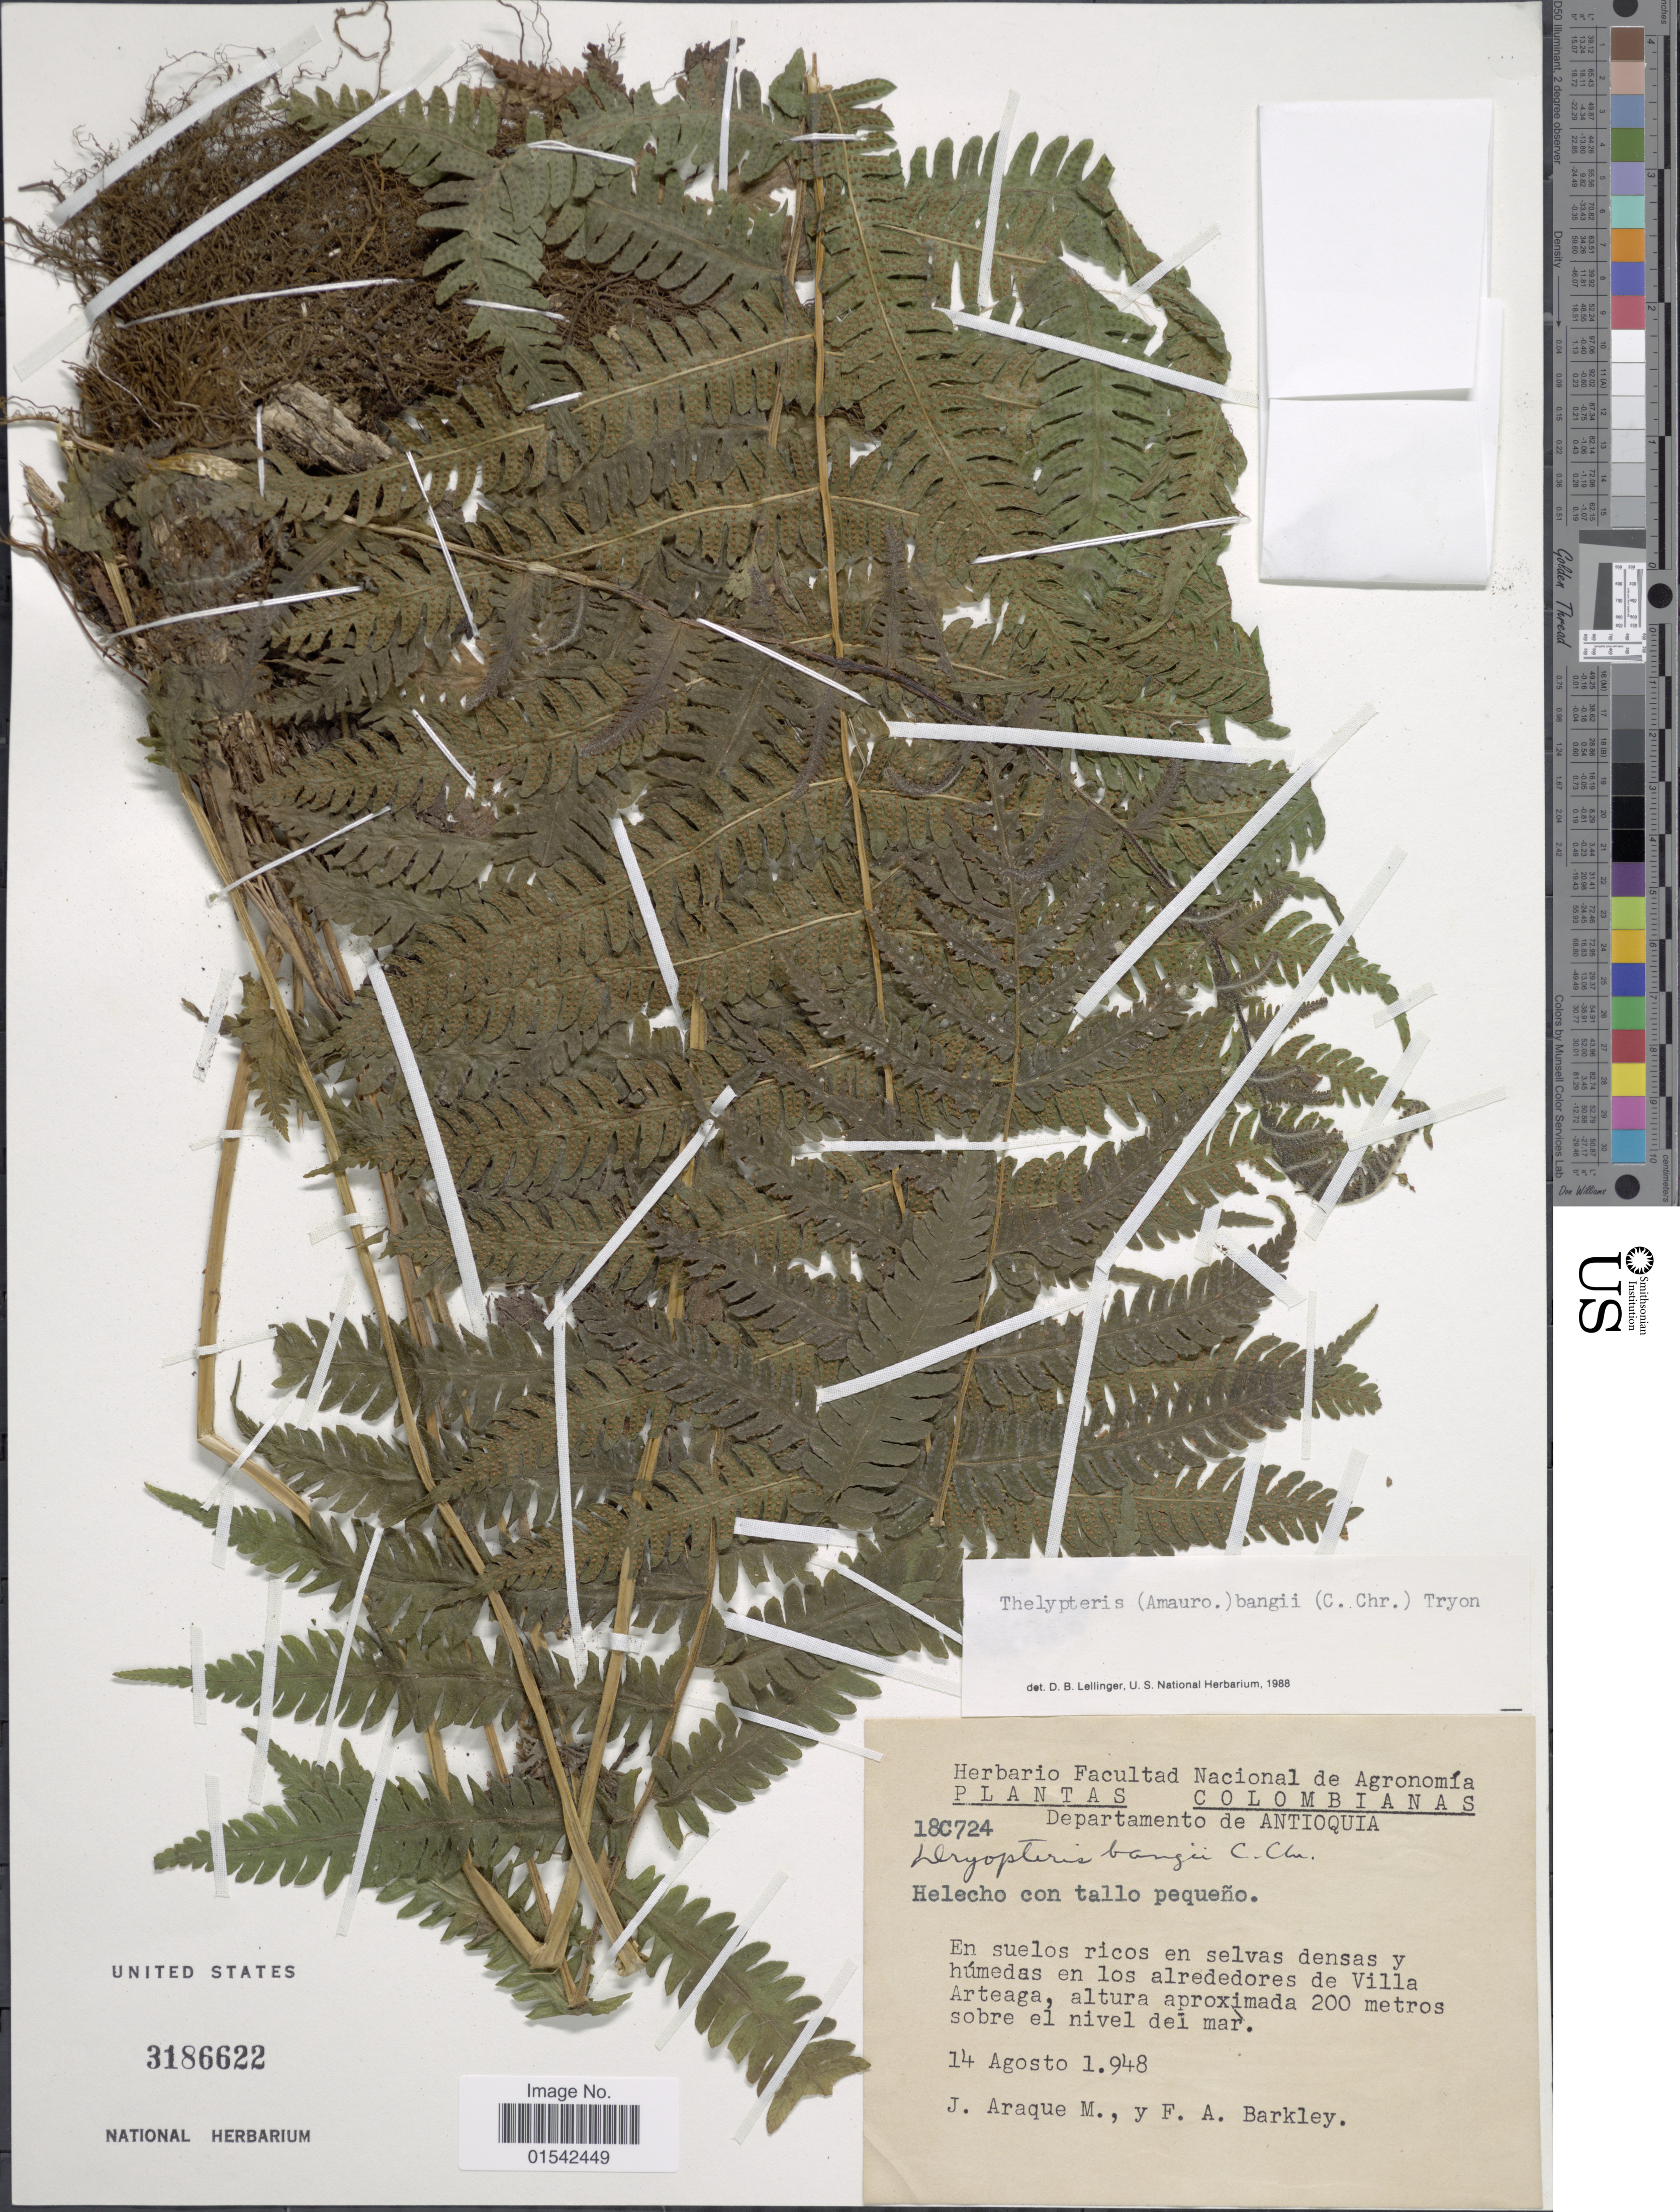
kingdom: Plantae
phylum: Tracheophyta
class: Polypodiopsida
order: Polypodiales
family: Thelypteridaceae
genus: Cyclosorus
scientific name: Cyclosorus bangii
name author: (C. Chr.) Abbiatti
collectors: J. Araque Molina & F. A. Barkley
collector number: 18C724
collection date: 1948-08-14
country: Colombia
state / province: Antioquia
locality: En suelos ricos en selvas densas y húmedas en los alrededores de Villa Arteaga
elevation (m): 200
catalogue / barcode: US 3186622